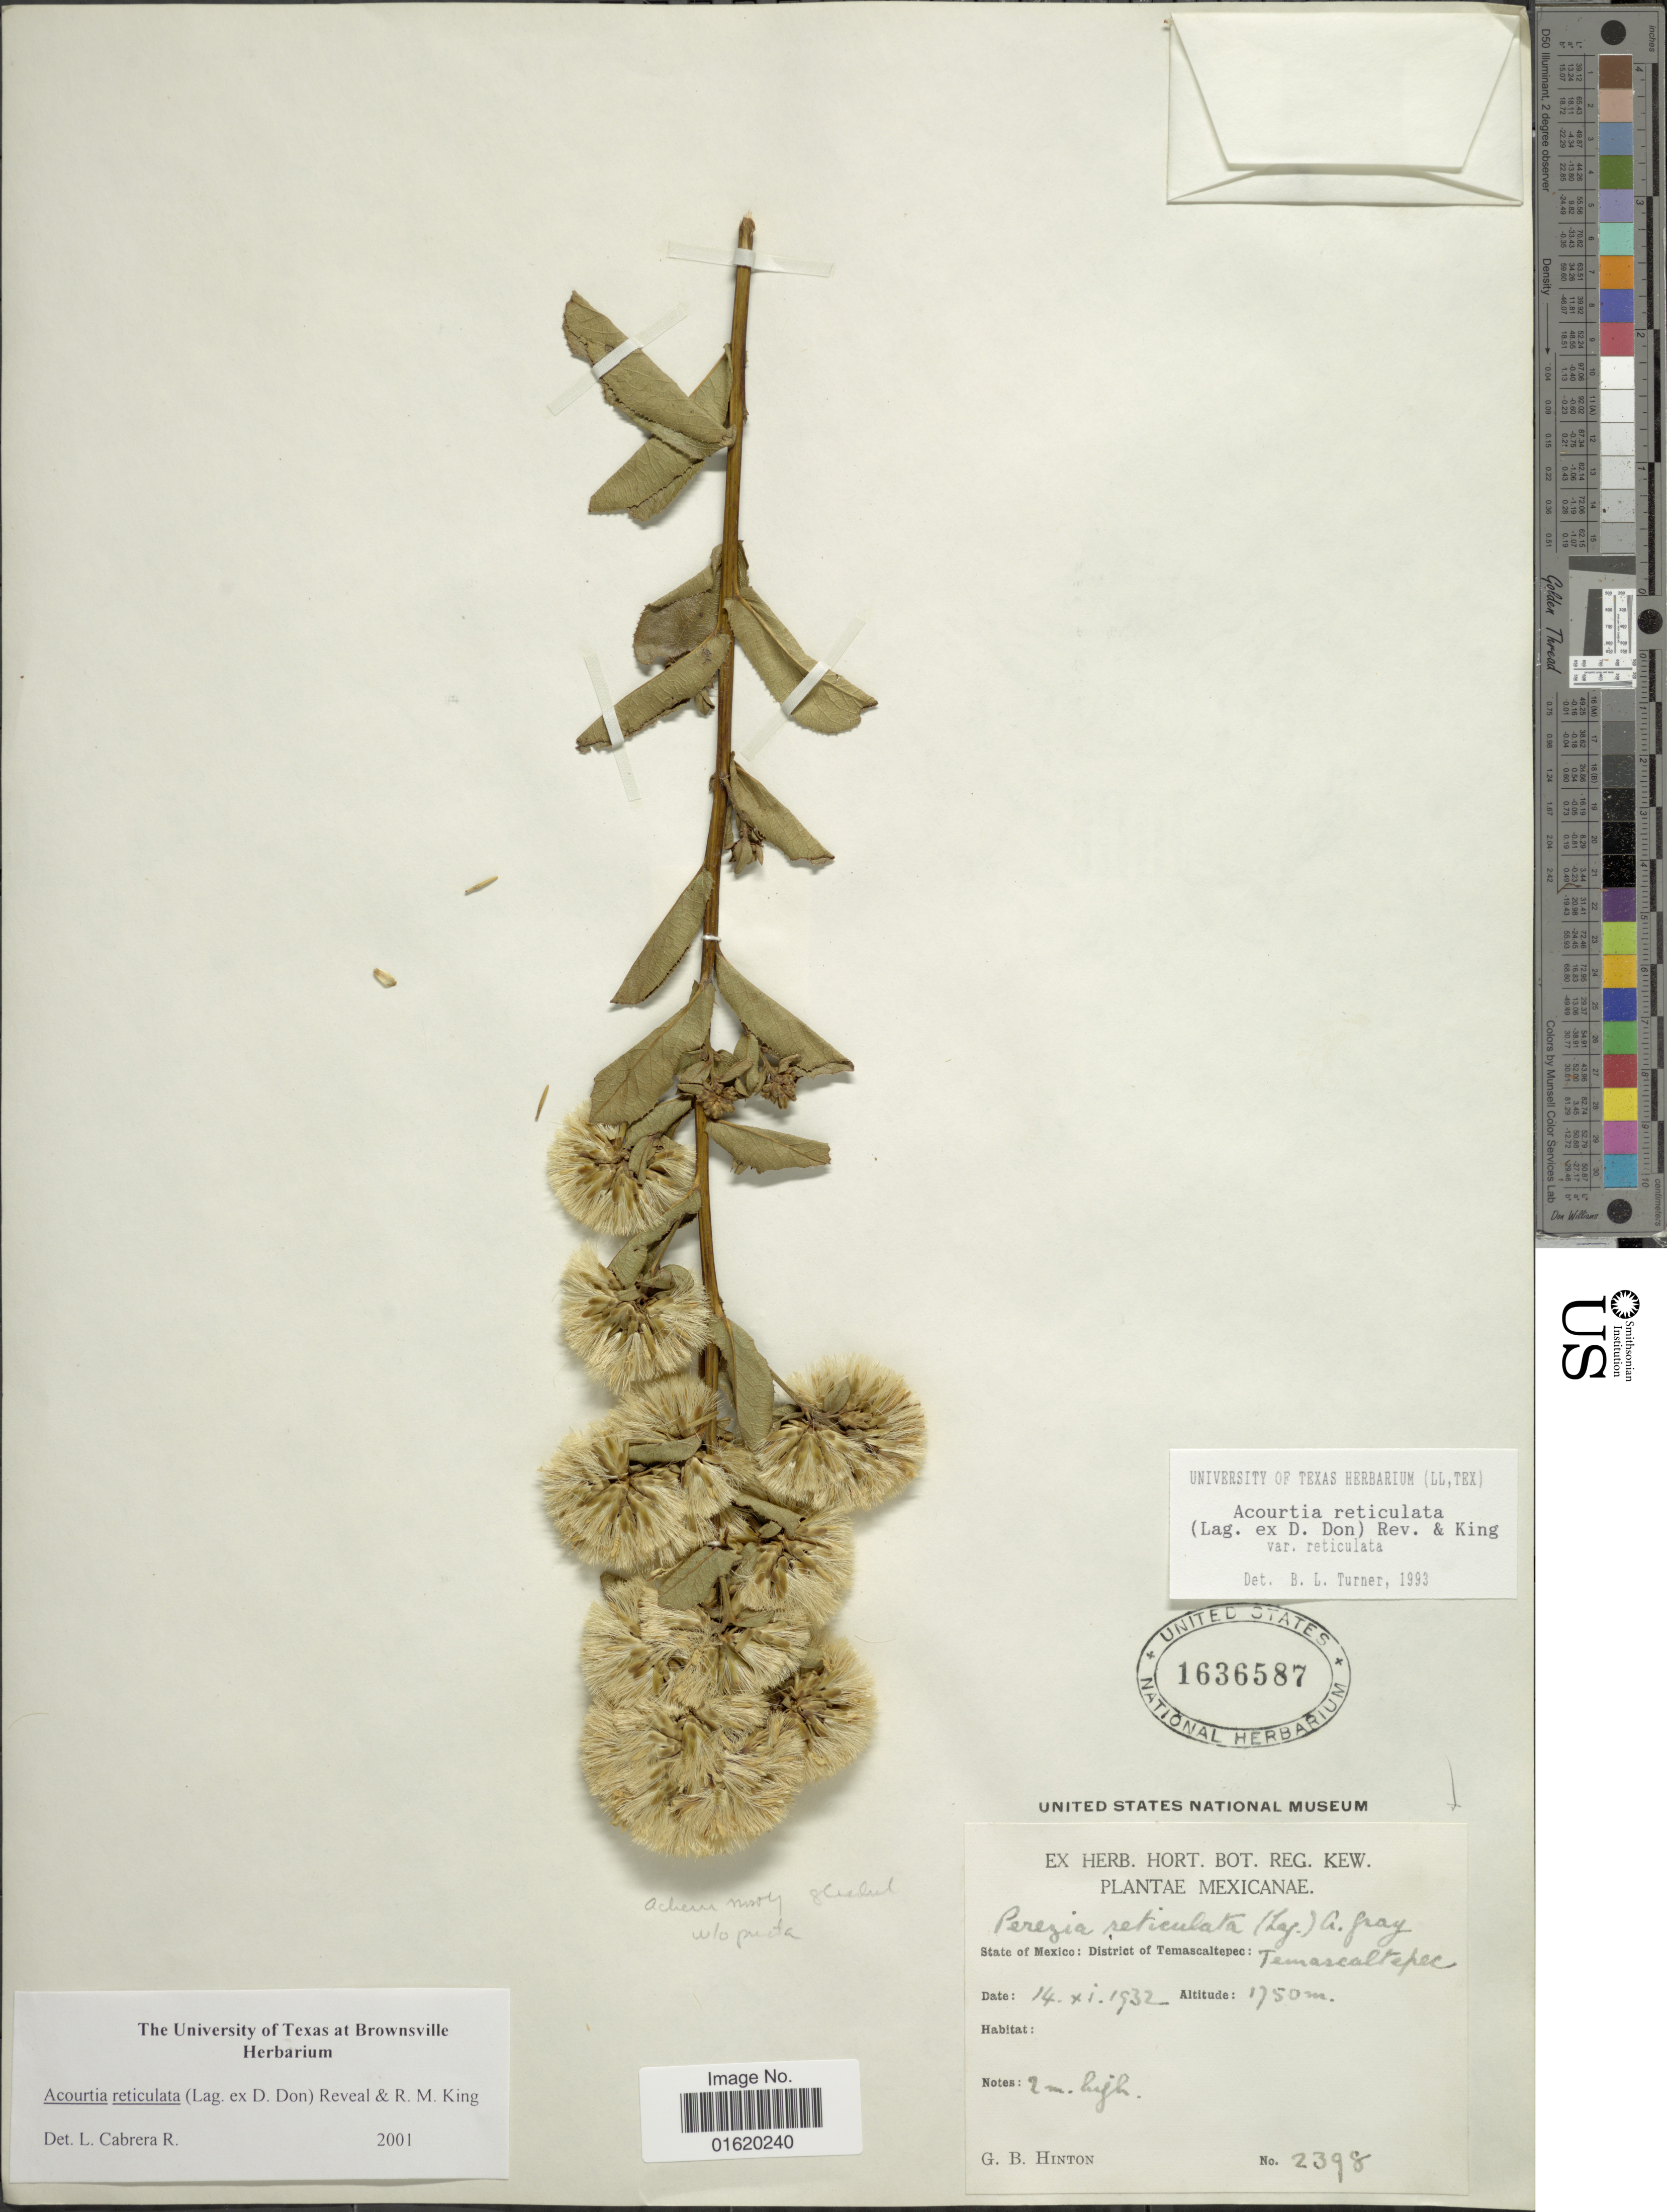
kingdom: Plantae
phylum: Tracheophyta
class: Magnoliopsida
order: Asterales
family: Asteraceae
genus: Acourtia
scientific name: Acourtia reticulata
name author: (Lag. ex D. Don) Reveal & R.M. King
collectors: G. B. Hinton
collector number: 2398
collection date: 1932-11-14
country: Mexico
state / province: México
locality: District of Temascaltepec: Temascaltepec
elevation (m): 1750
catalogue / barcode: US 1636587